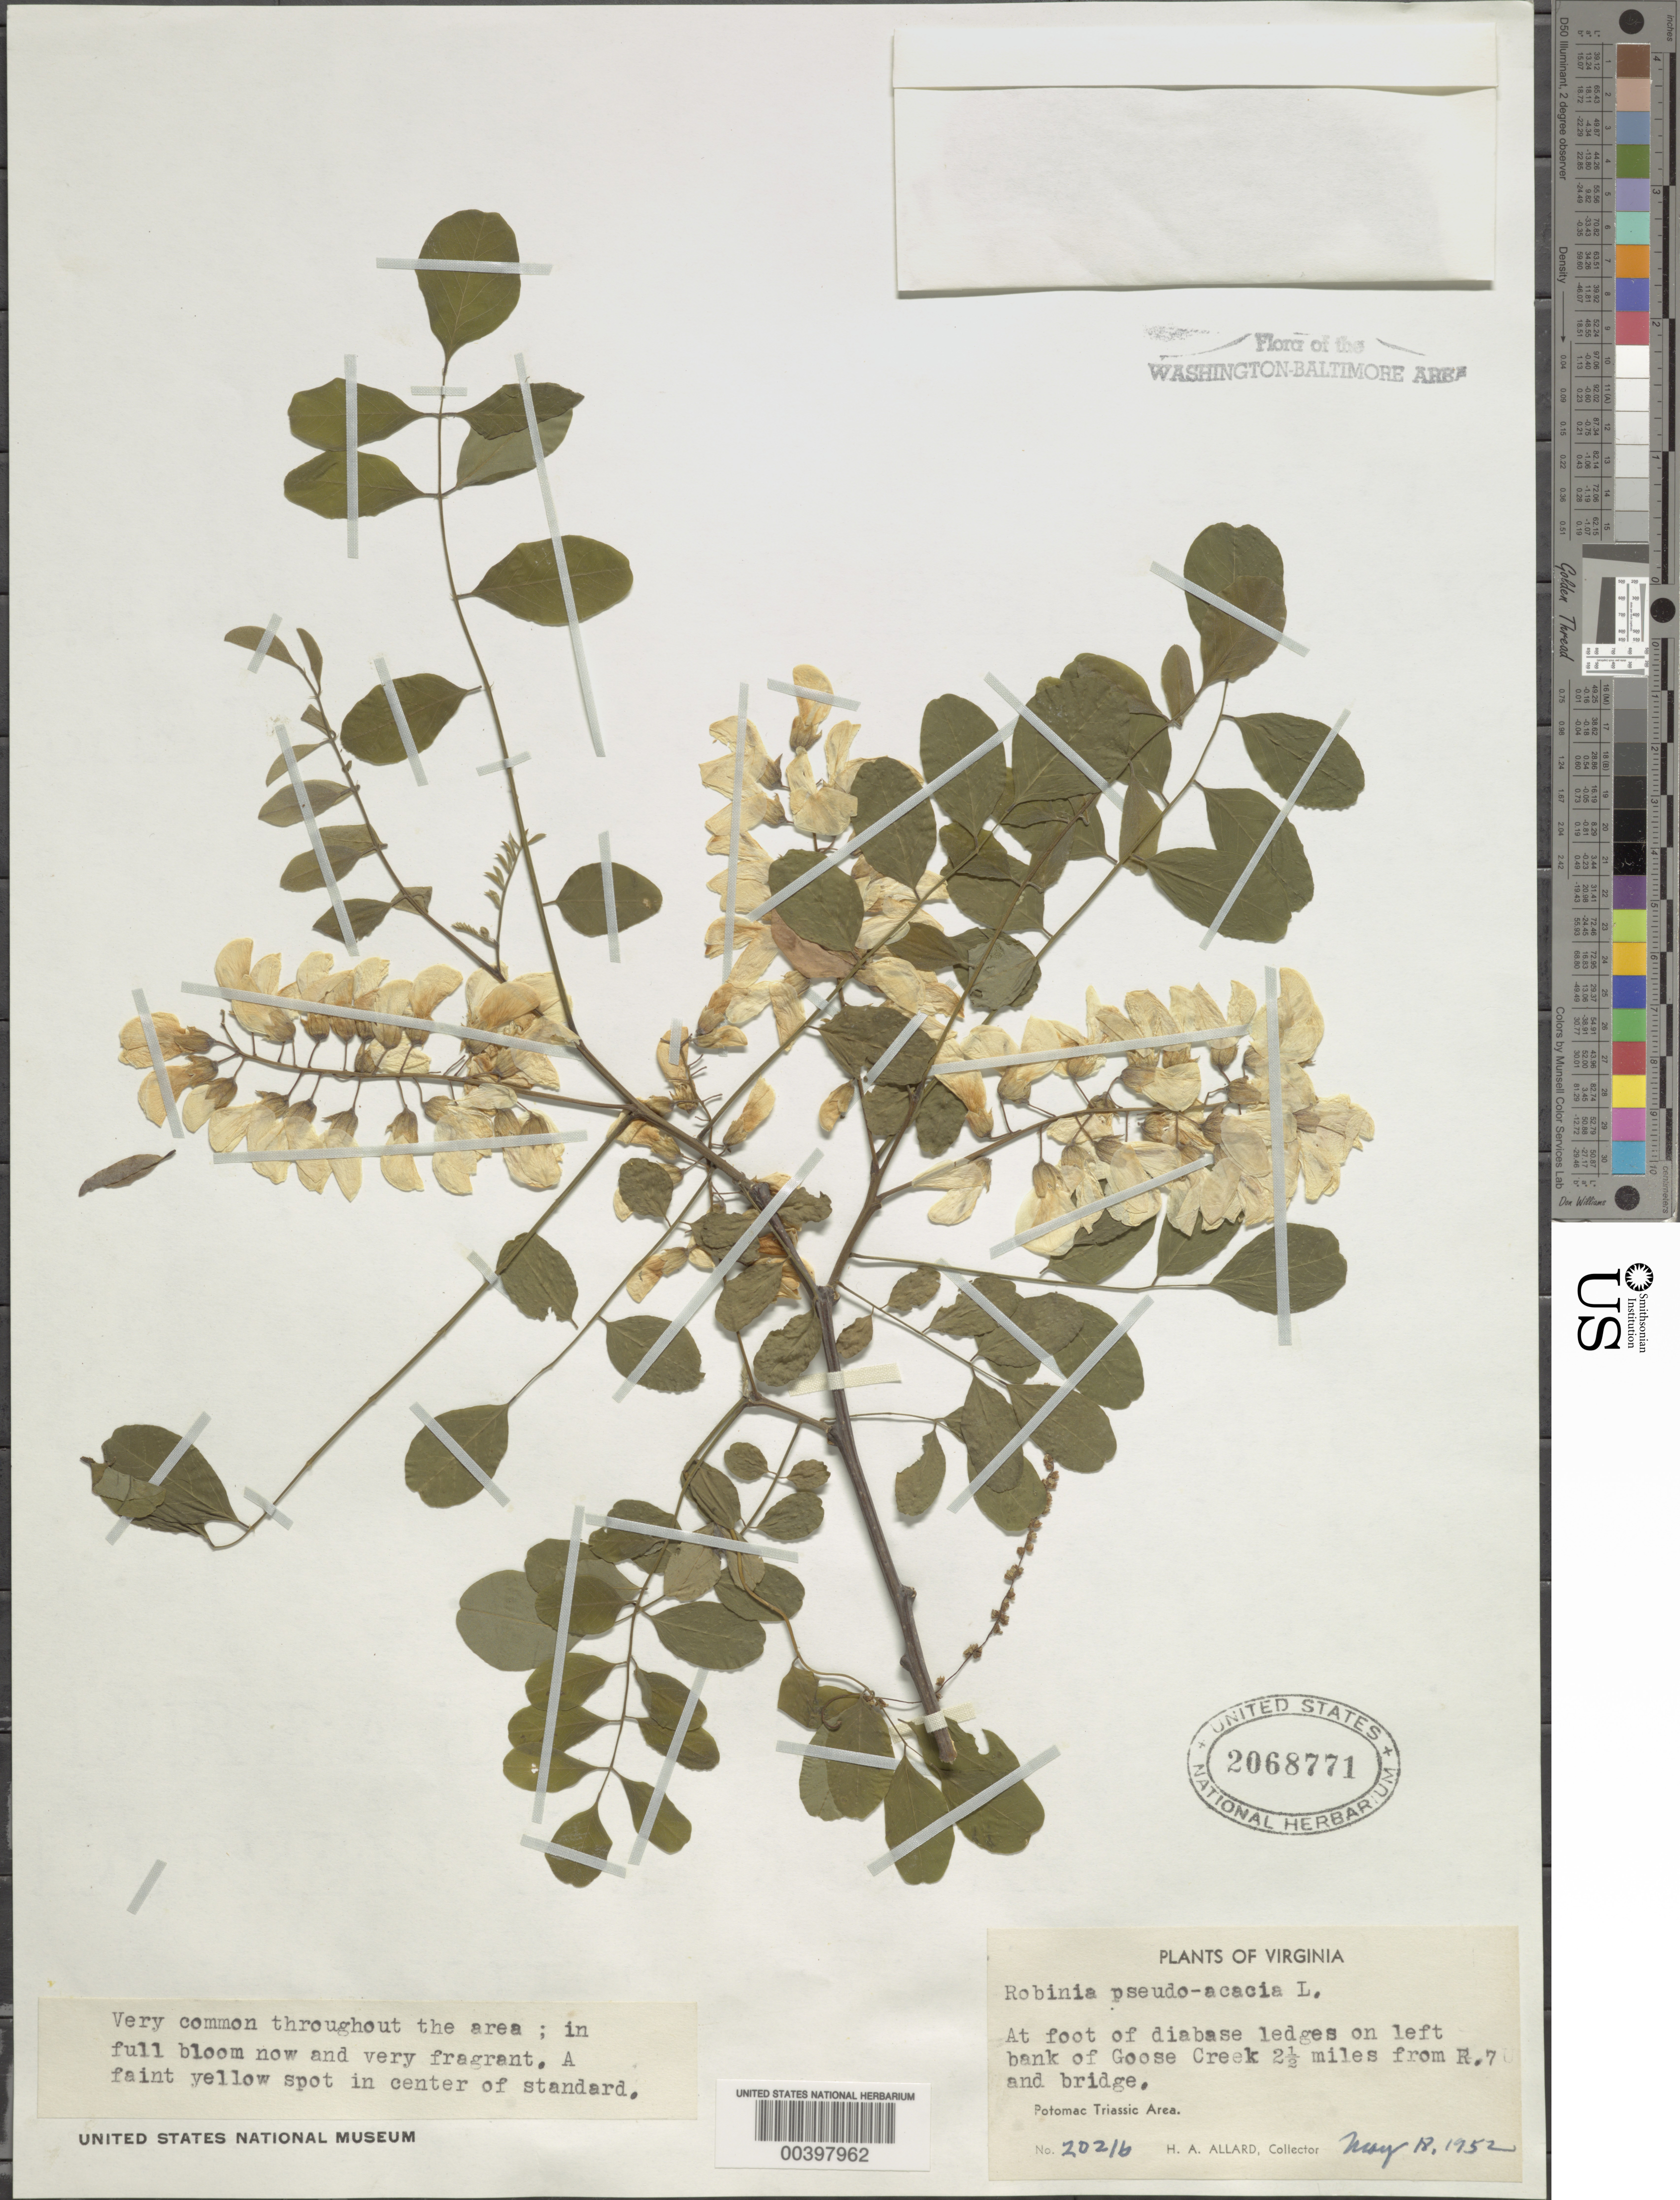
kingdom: Plantae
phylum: Tracheophyta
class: Magnoliopsida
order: Fabales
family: Fabaceae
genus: Robinia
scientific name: Robinia pseudoacacia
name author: L.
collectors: H. A. Allard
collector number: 20216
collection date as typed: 18 May 1952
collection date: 1952-05-18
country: United States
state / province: Virginia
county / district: Loudoun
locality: Goose Creek near Route 7 Bridge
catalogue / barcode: US 2068771